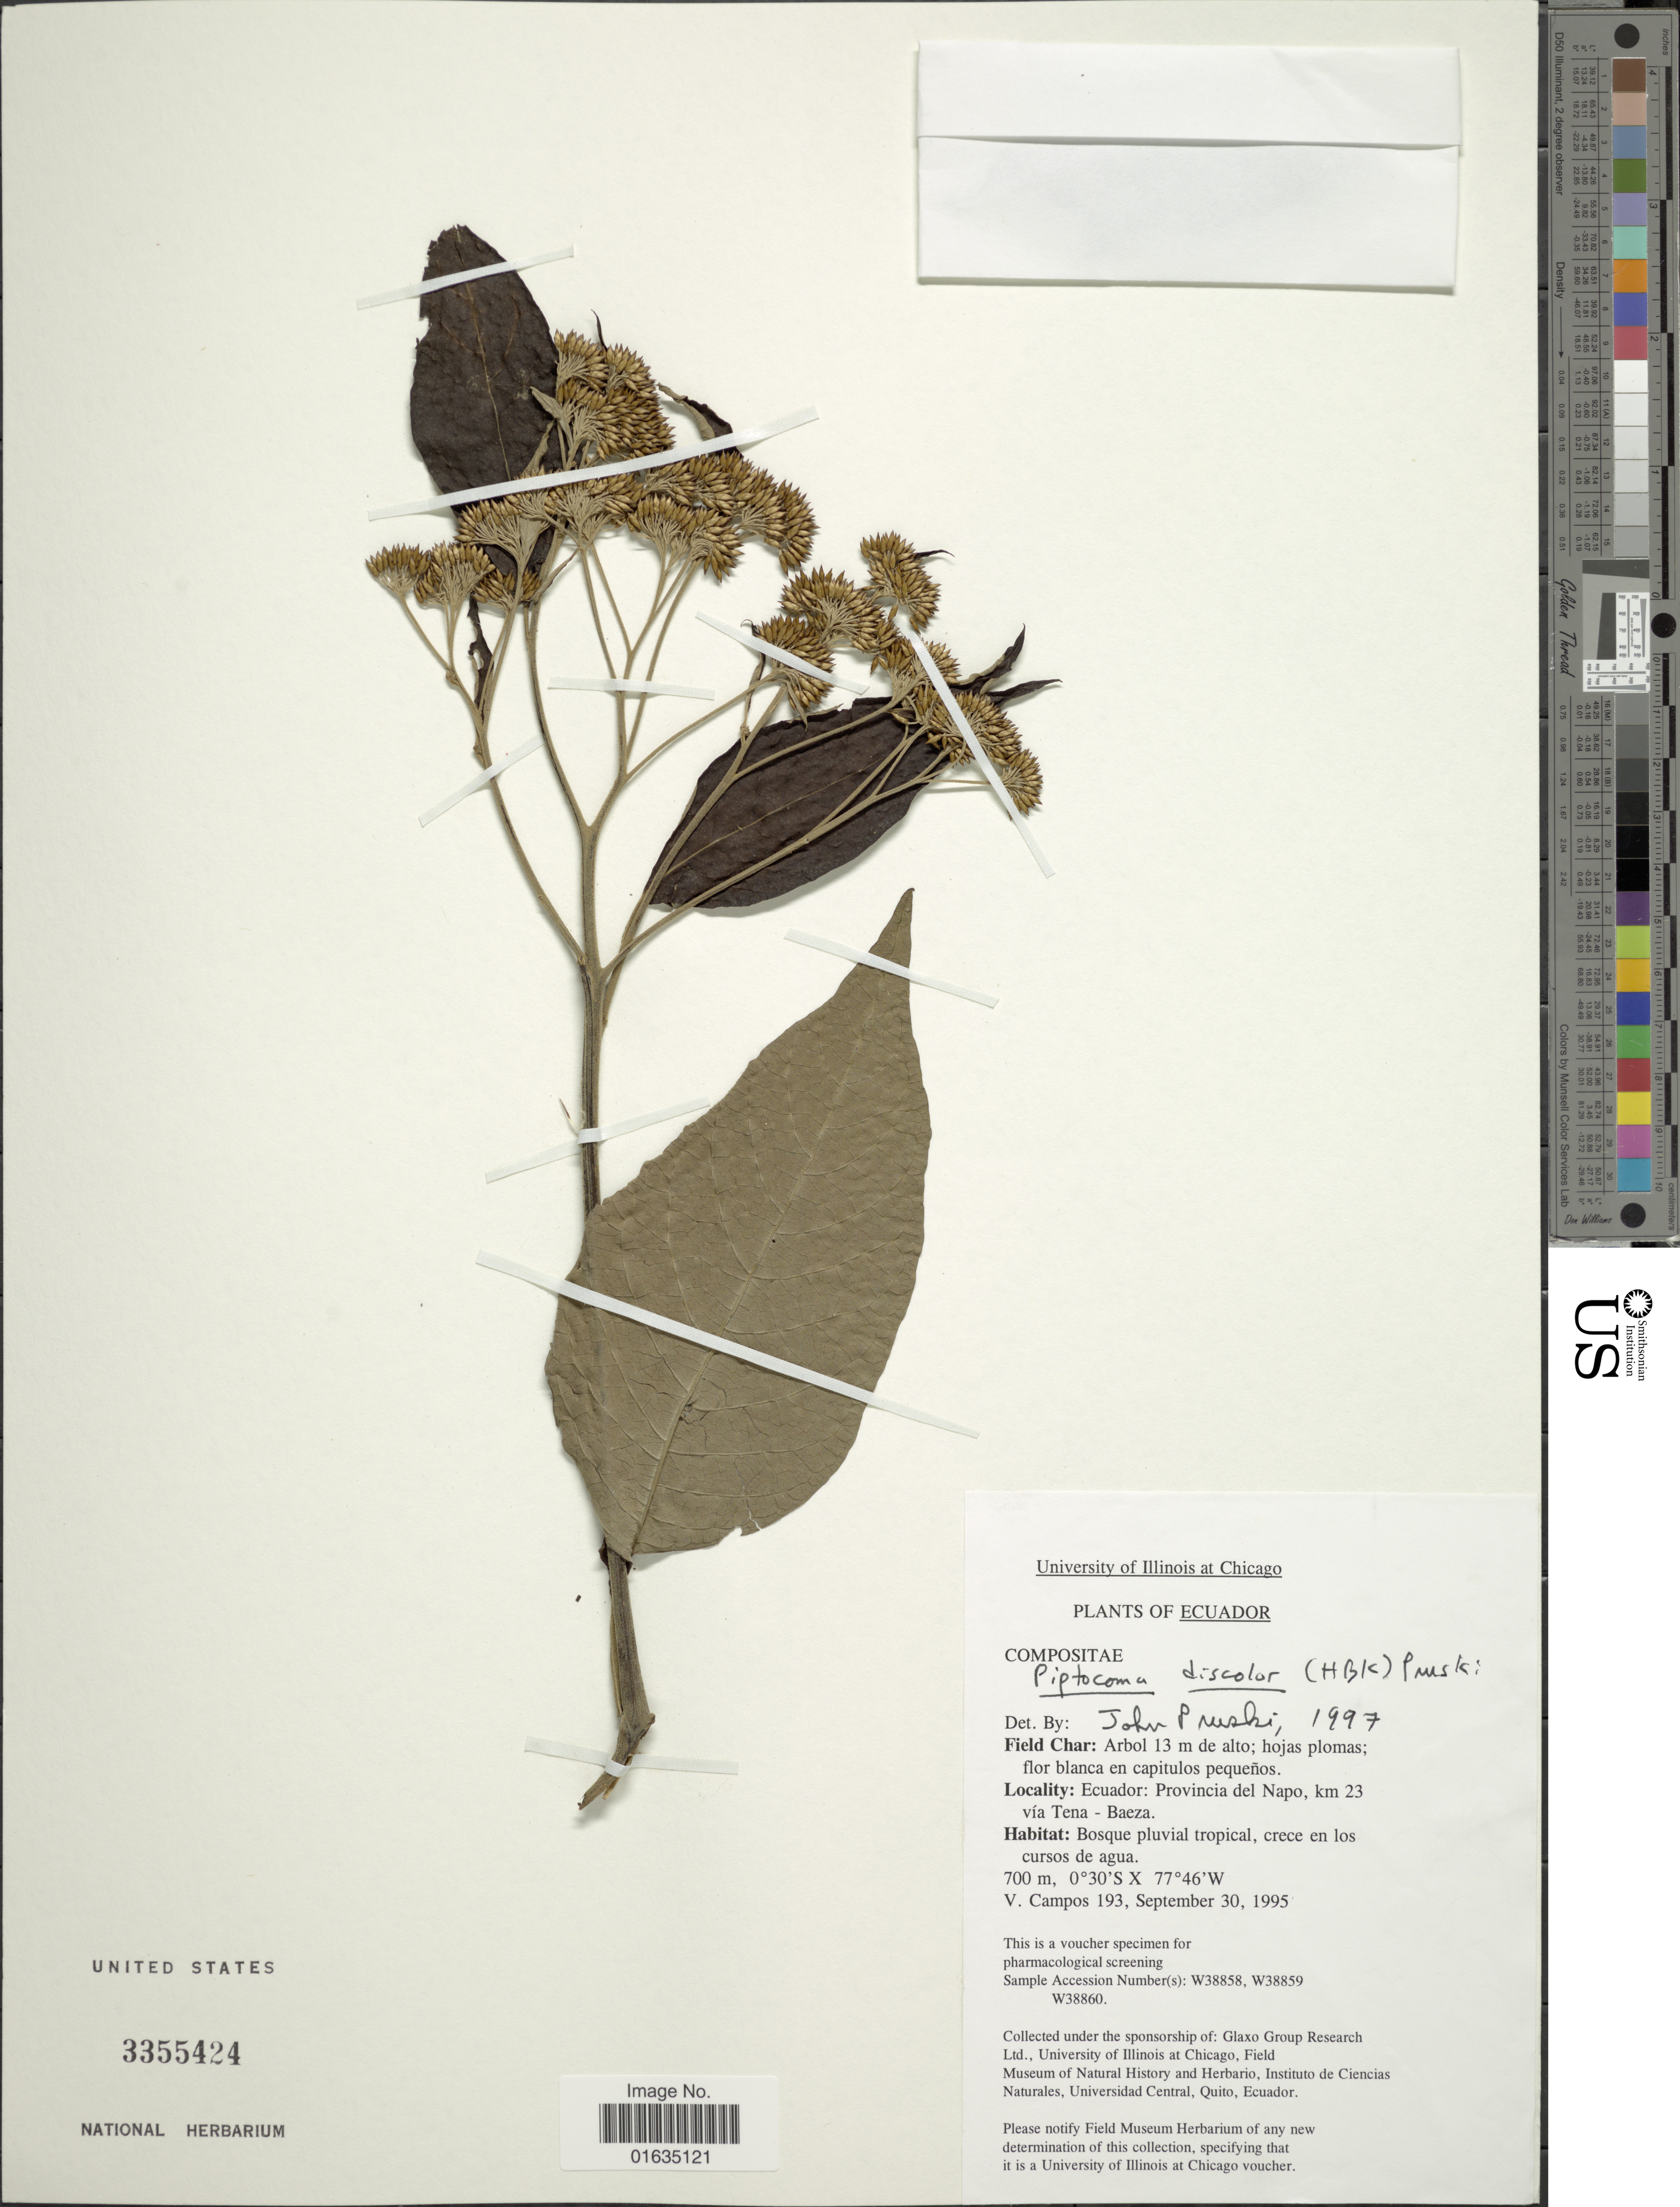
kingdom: Plantae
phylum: Tracheophyta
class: Magnoliopsida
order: Asterales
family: Asteraceae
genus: Pollalesta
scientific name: Pollalesta discolor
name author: (Kunth) Aristeg.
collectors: V. Campos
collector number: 193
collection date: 1995-09-30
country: Ecuador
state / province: Napo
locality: Provincia del Napo, km 23 via Tena-Baeza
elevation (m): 700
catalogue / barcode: US 3355424